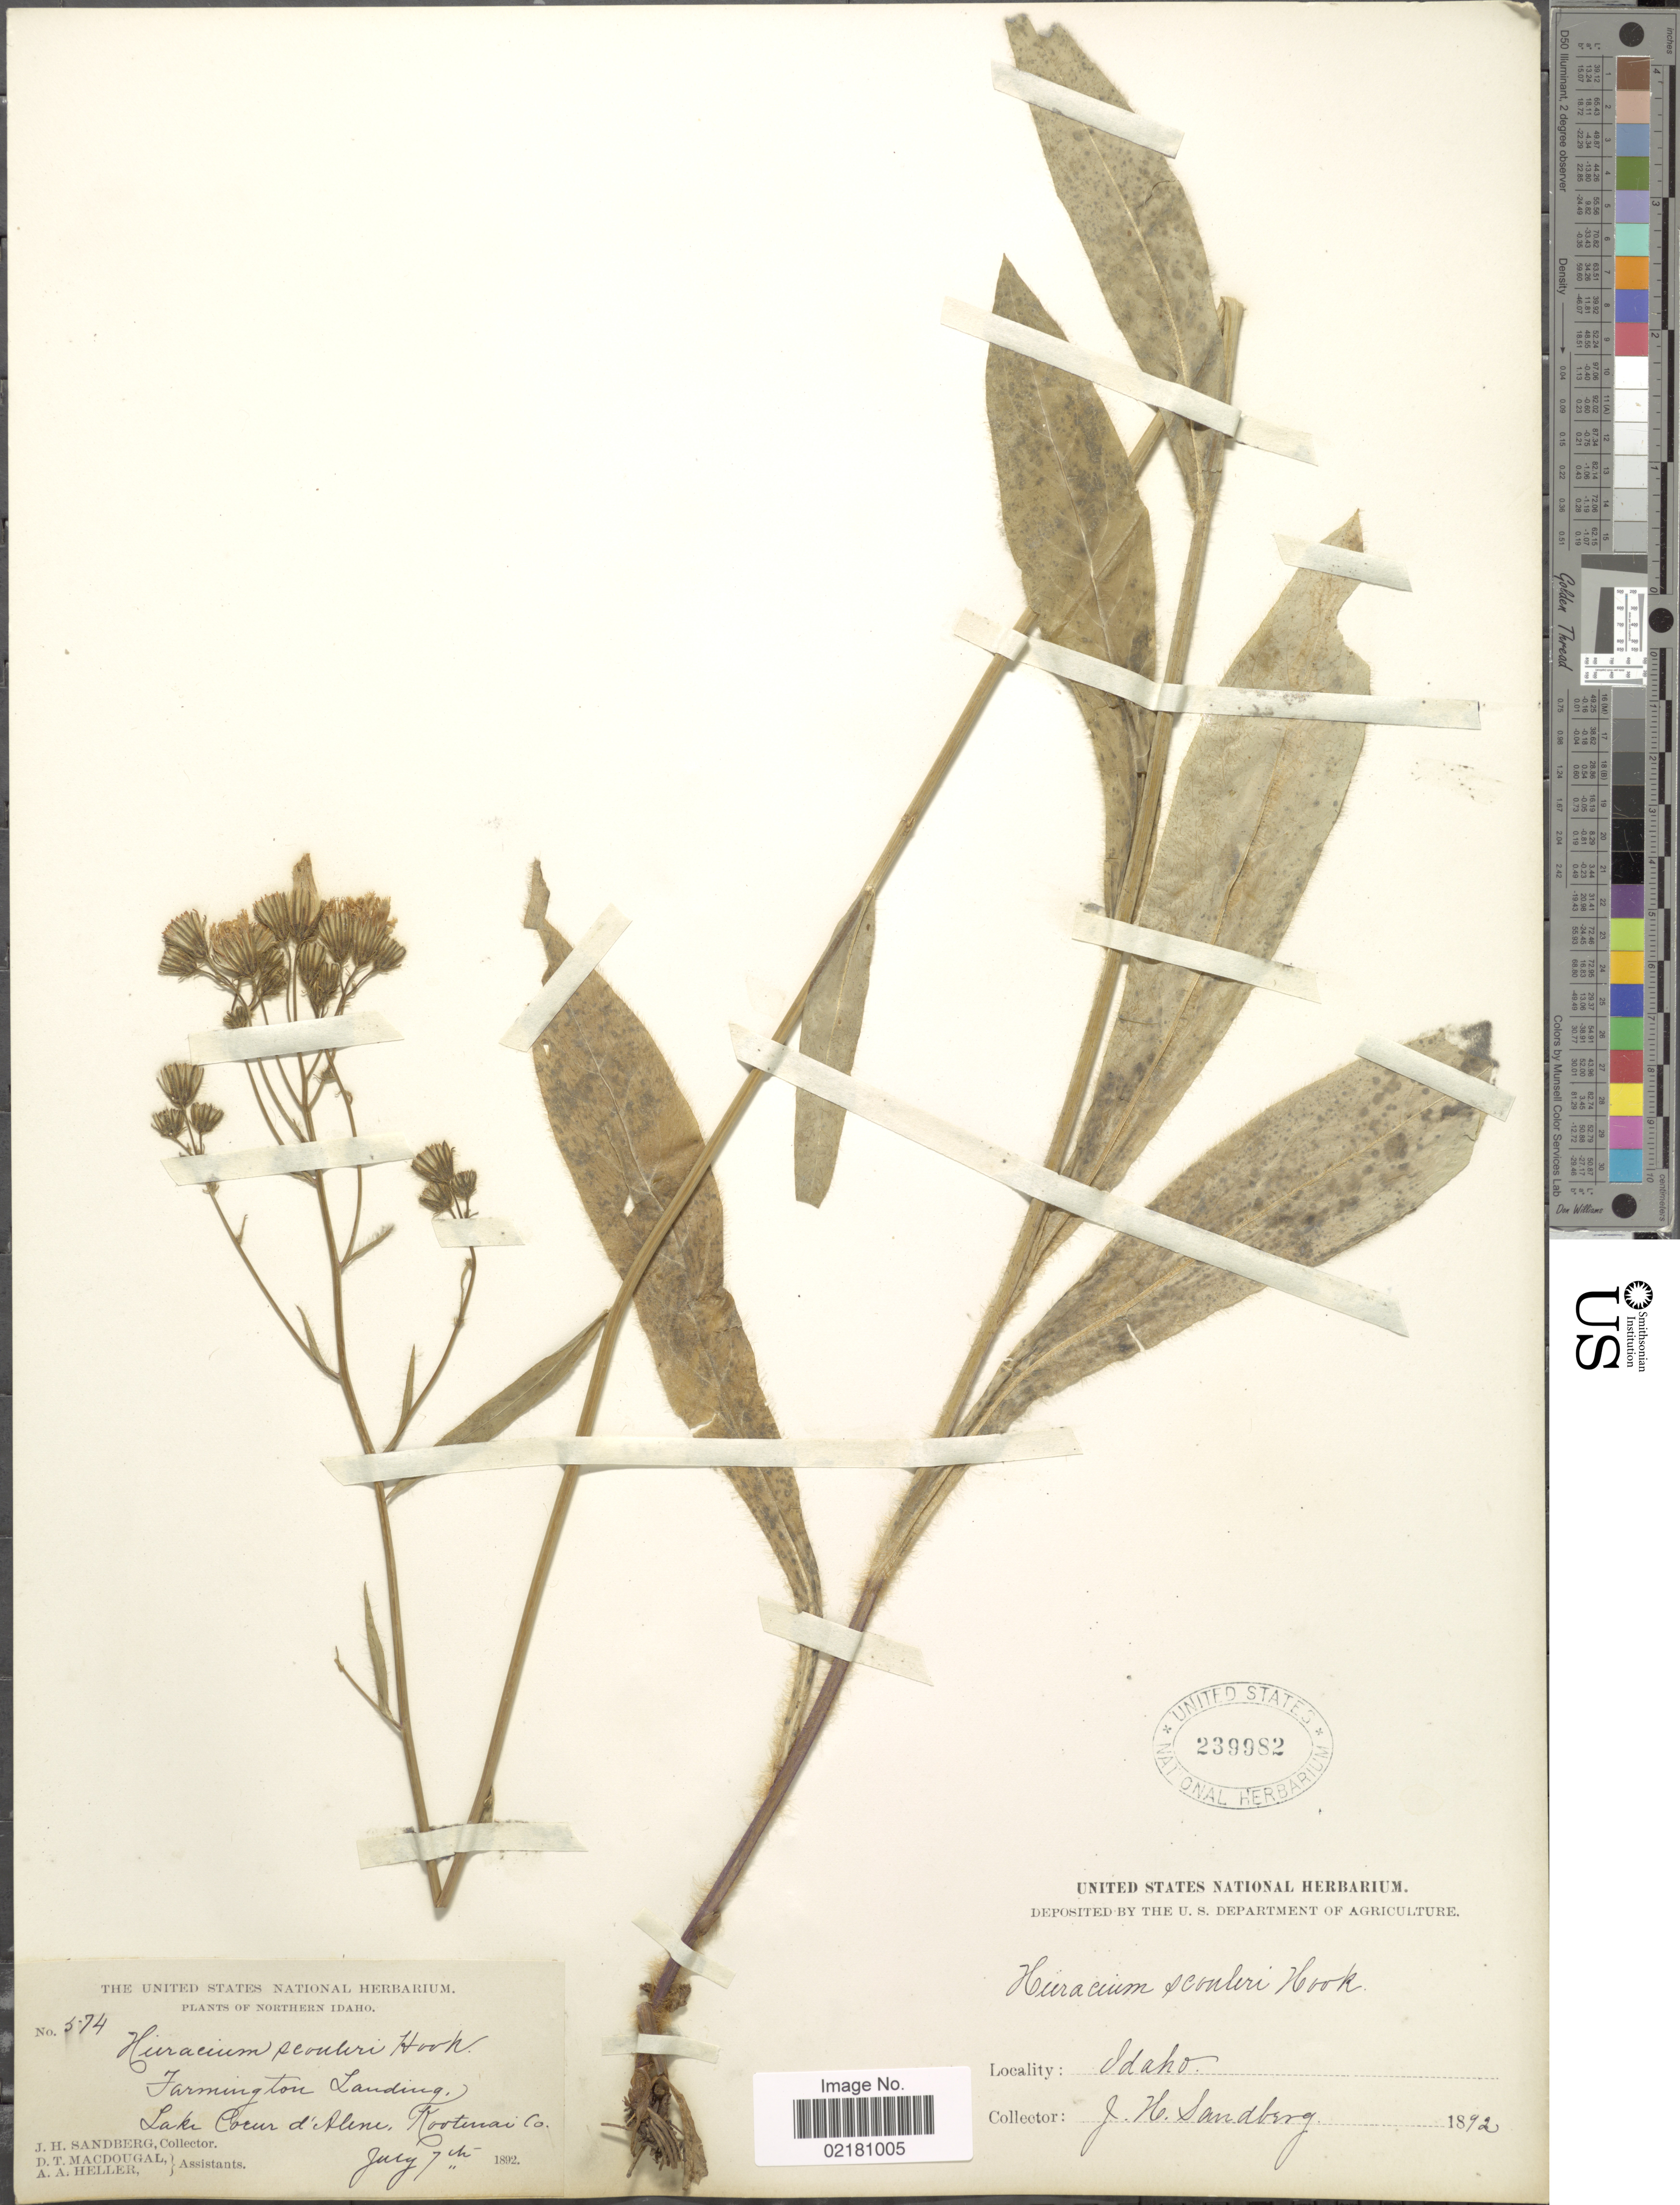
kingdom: Plantae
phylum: Tracheophyta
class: Magnoliopsida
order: Asterales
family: Asteraceae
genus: Hieracium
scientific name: Hieracium scouleri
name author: Hook.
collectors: J. H. Sandberg, D. T. MacDougal & A. A. Heller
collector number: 574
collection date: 1892-07-07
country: United States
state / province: Idaho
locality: Northern Idaho. Farmington Landing, Lake Coeur d'Alene, Kootenai Co.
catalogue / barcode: US 239982